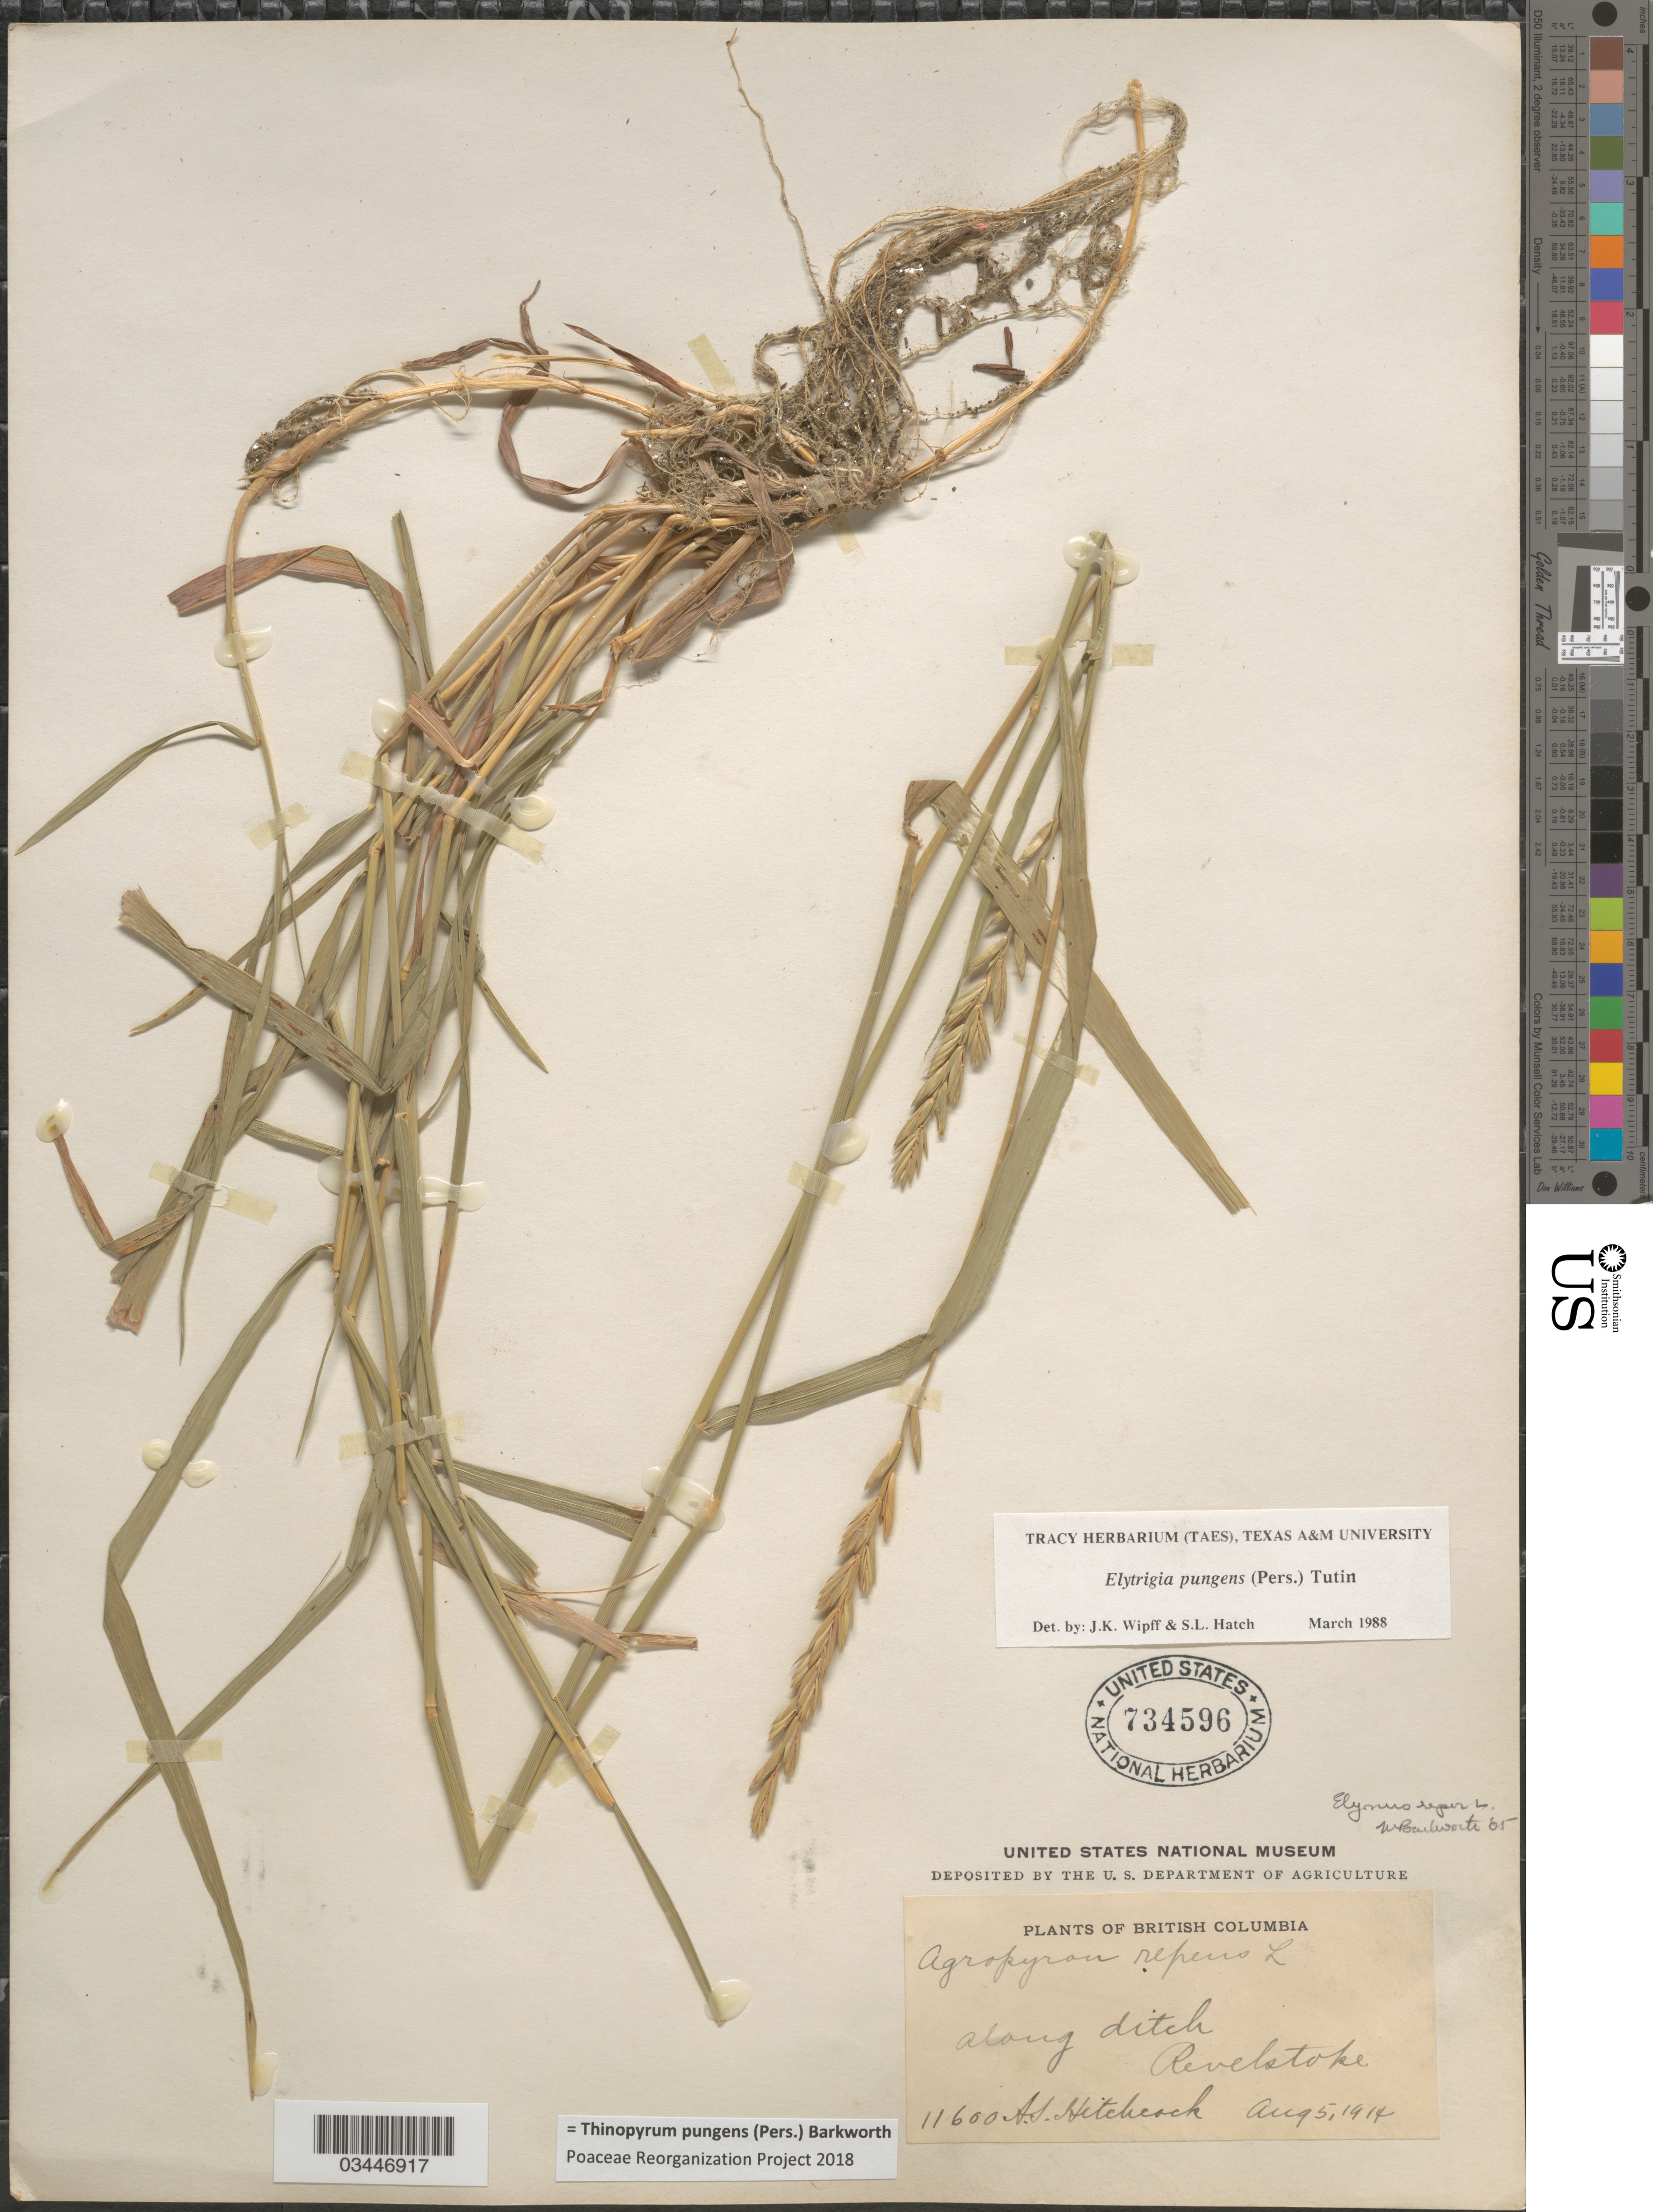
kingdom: Plantae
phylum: Tracheophyta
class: Liliopsida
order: Poales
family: Poaceae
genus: Thinopyrum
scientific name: Thinopyrum pungens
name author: (Pers.) Barkworth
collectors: A. S. Hitchcock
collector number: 11600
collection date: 1914-08-05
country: Canada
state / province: British Columbia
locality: Along ditch. Revelstoke.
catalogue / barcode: US 734596